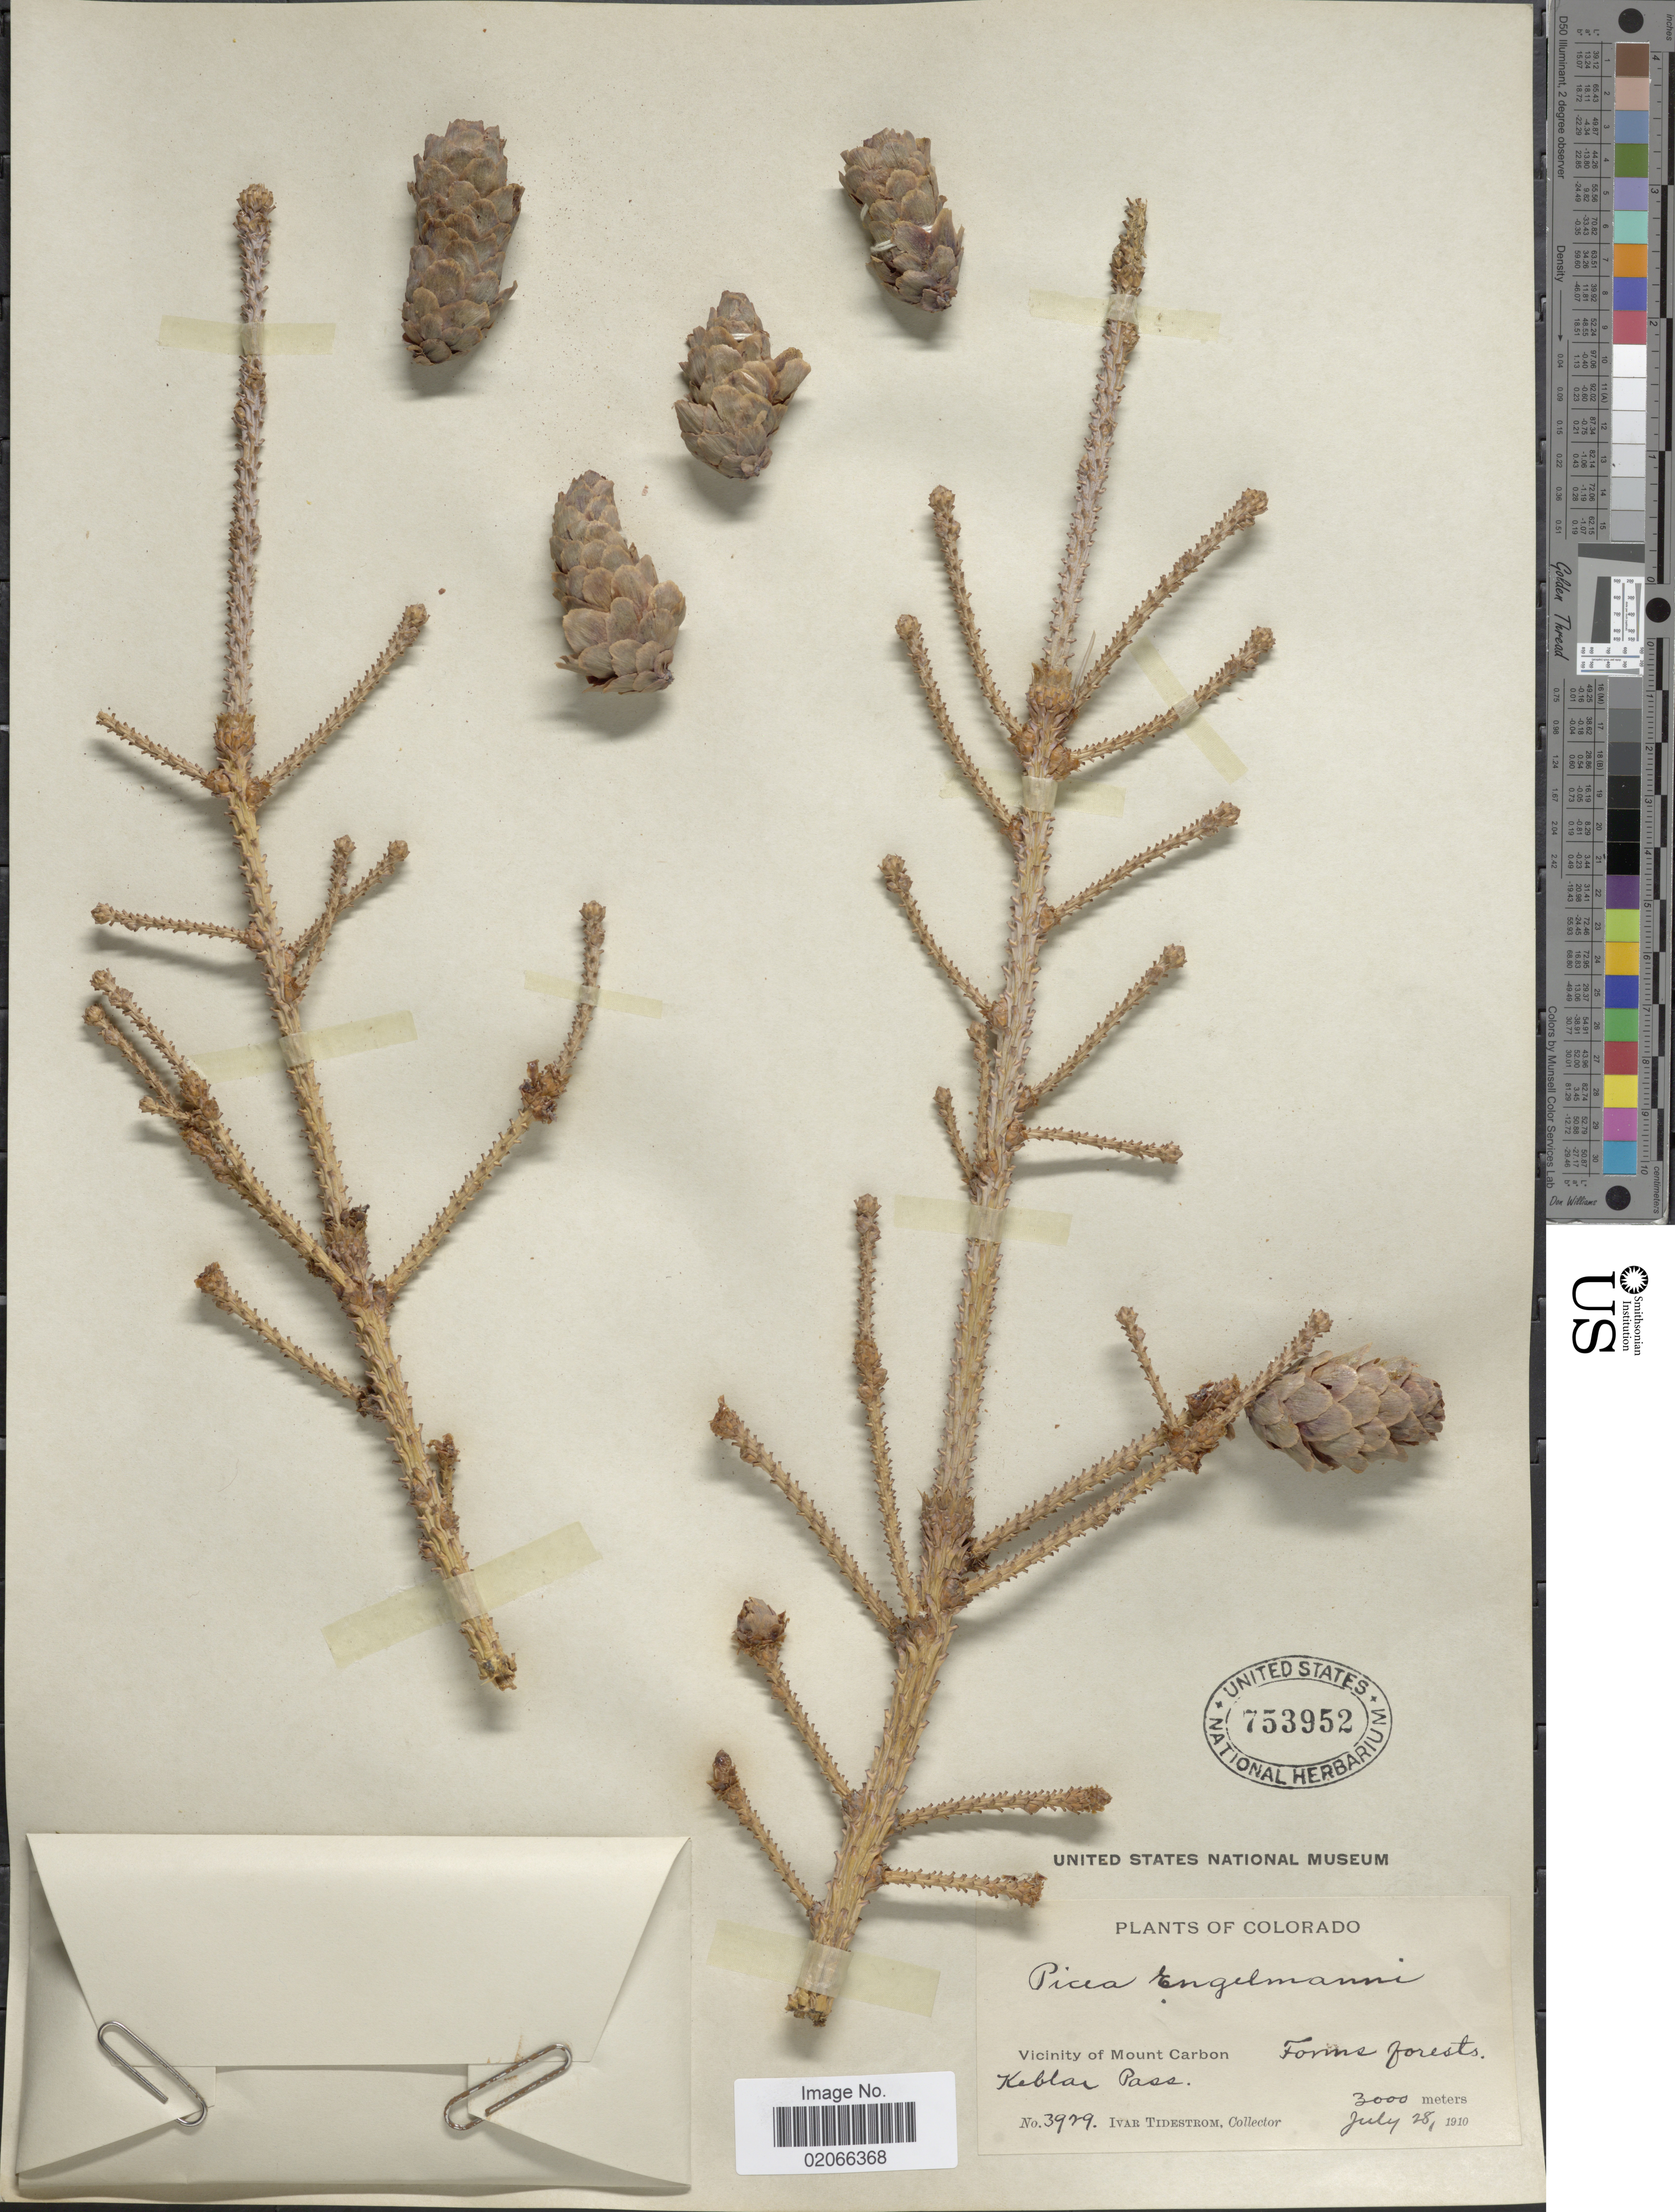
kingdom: Plantae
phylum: Tracheophyta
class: Pinopsida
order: Pinales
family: Pinaceae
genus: Picea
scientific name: Picea engelmannii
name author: Parry ex Engelm.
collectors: I. F. Tidestrom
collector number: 3929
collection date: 1910-07-28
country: United States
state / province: Colorado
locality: Vicinity of Mount Carbon, Forms forests, Keblar Pass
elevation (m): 3000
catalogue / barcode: US 753952